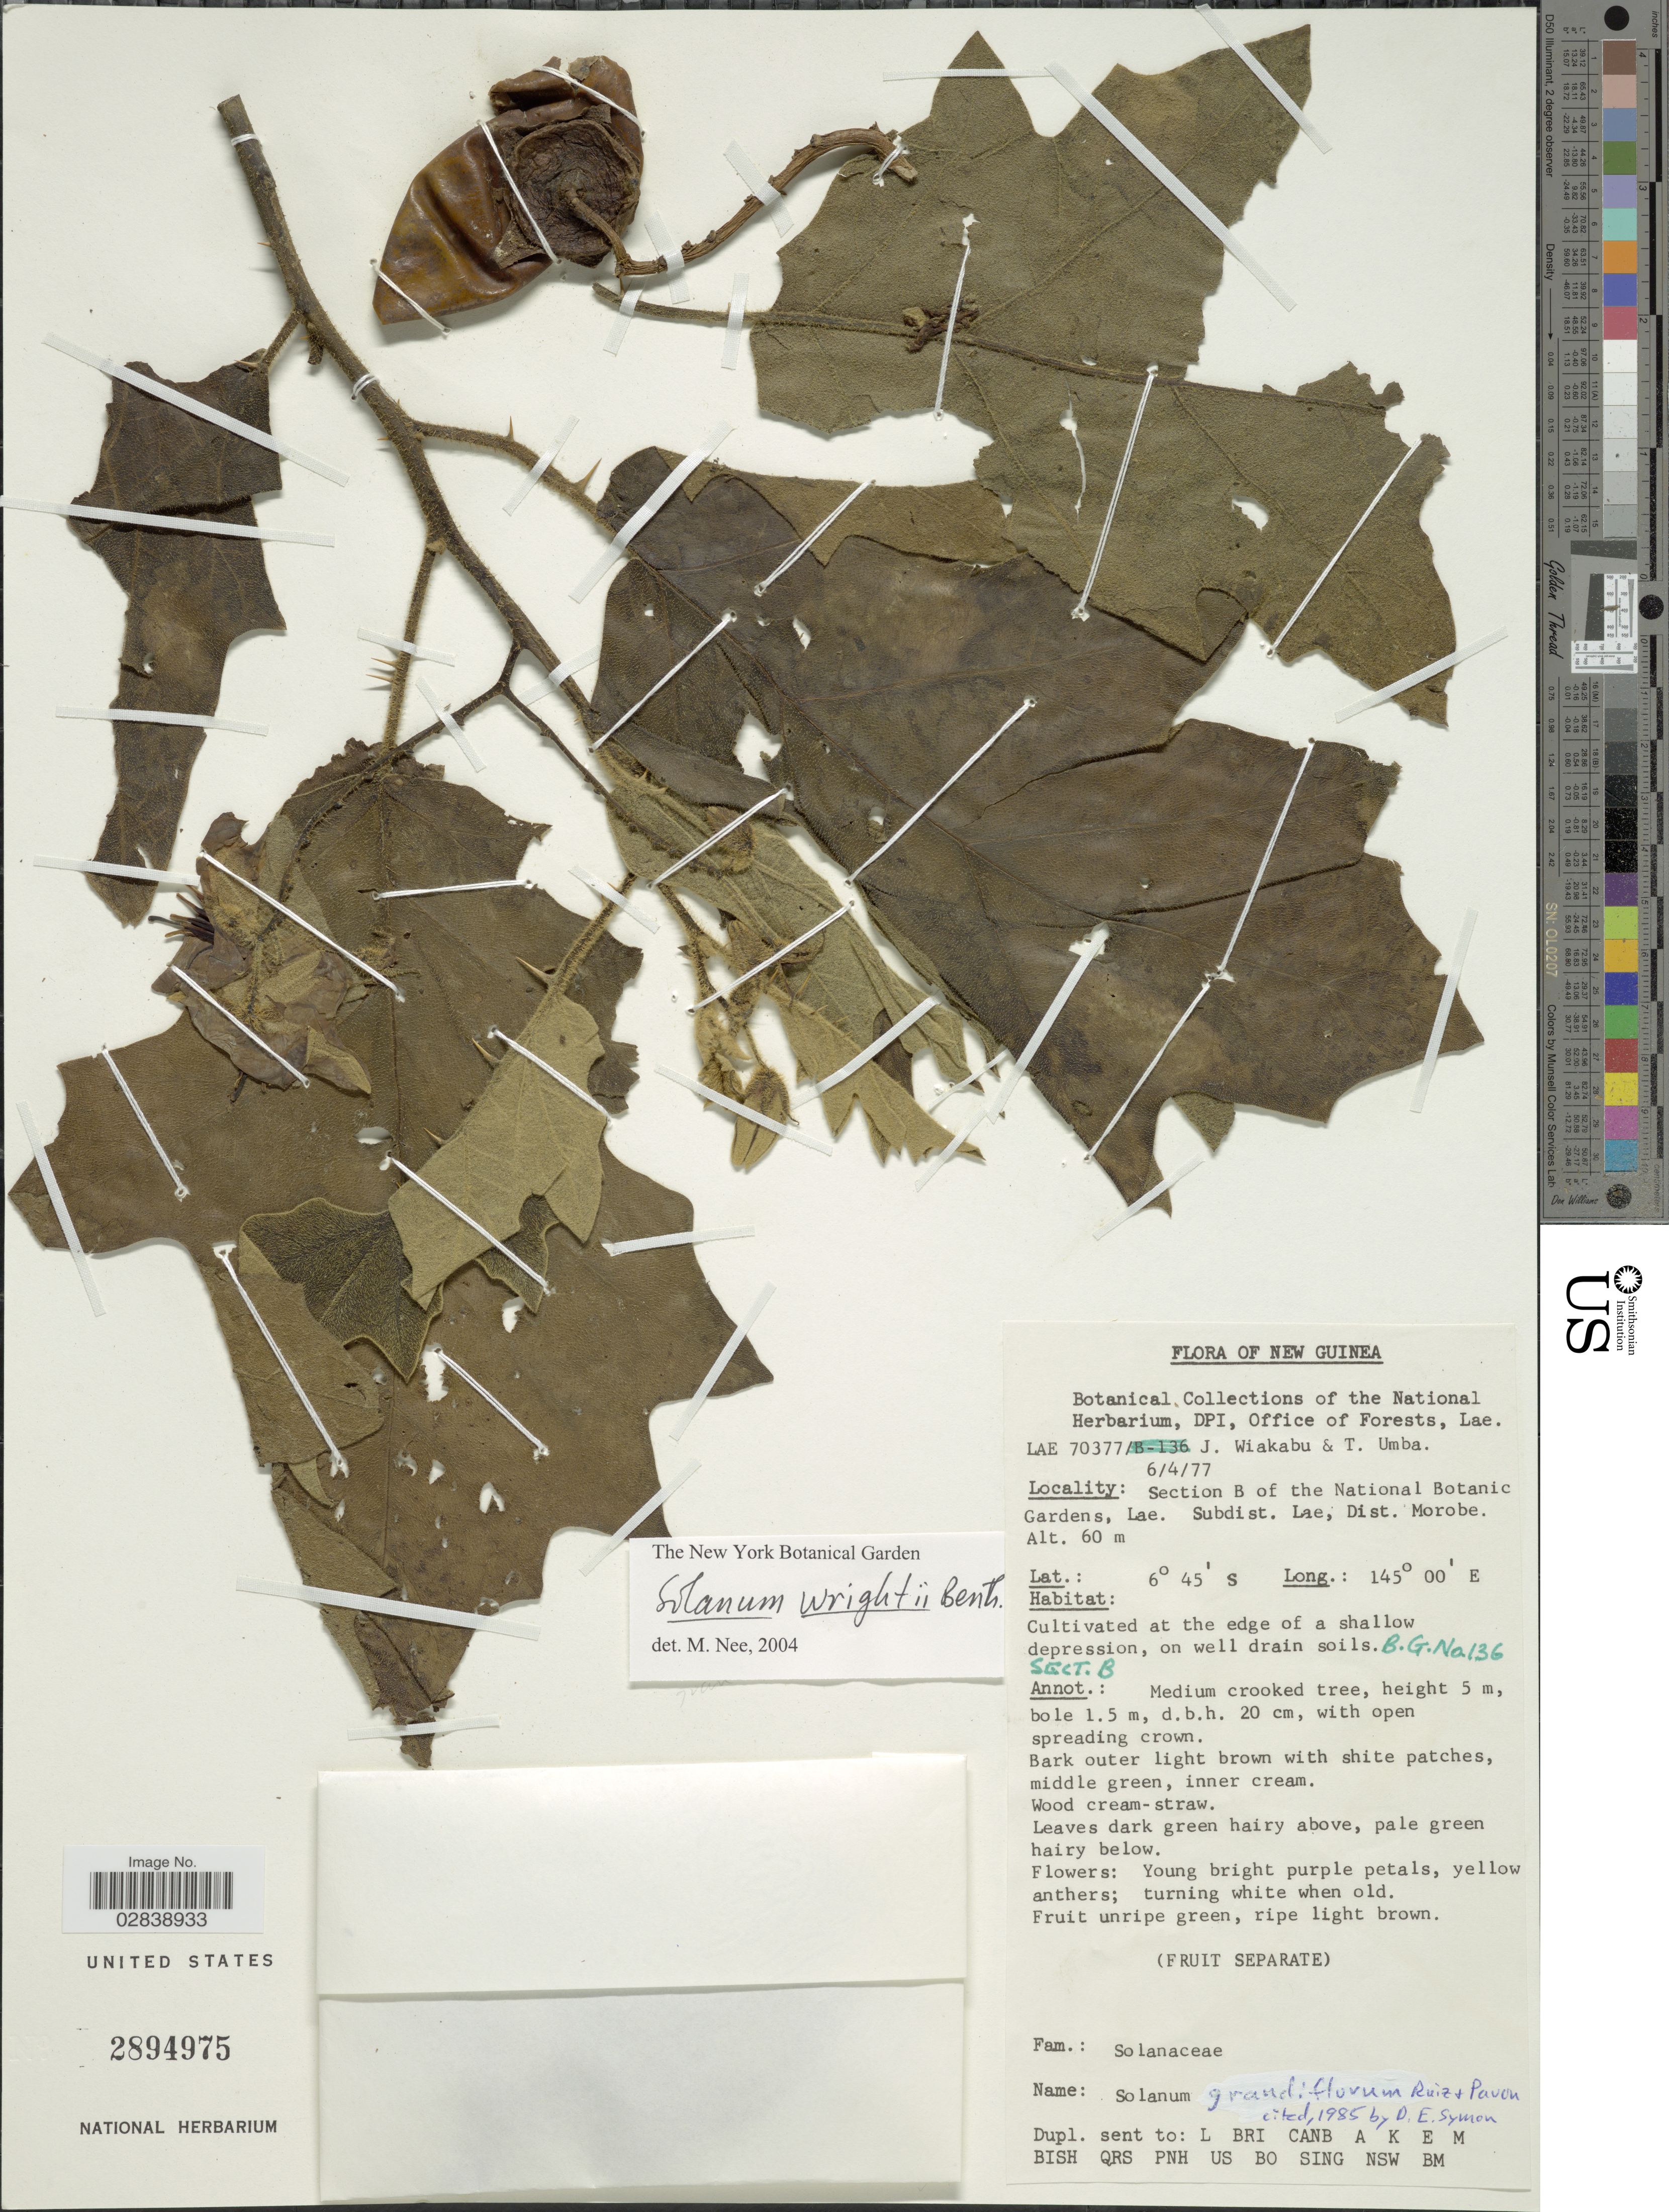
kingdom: Plantae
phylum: Tracheophyta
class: Magnoliopsida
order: Solanales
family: Solanaceae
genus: Solanum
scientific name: Solanum wrightii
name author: Benth.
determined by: Knapp, S. D.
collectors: J. Wiakabu & T. Umba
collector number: LAE 70377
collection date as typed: Transcribed d/m/y: 6/4/77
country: Papua New Guinea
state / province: Morobe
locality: Section B of the National Botanic Gardens, Lae. Subdist. Lae, Dist. Morobe.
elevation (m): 60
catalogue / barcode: US 2894975